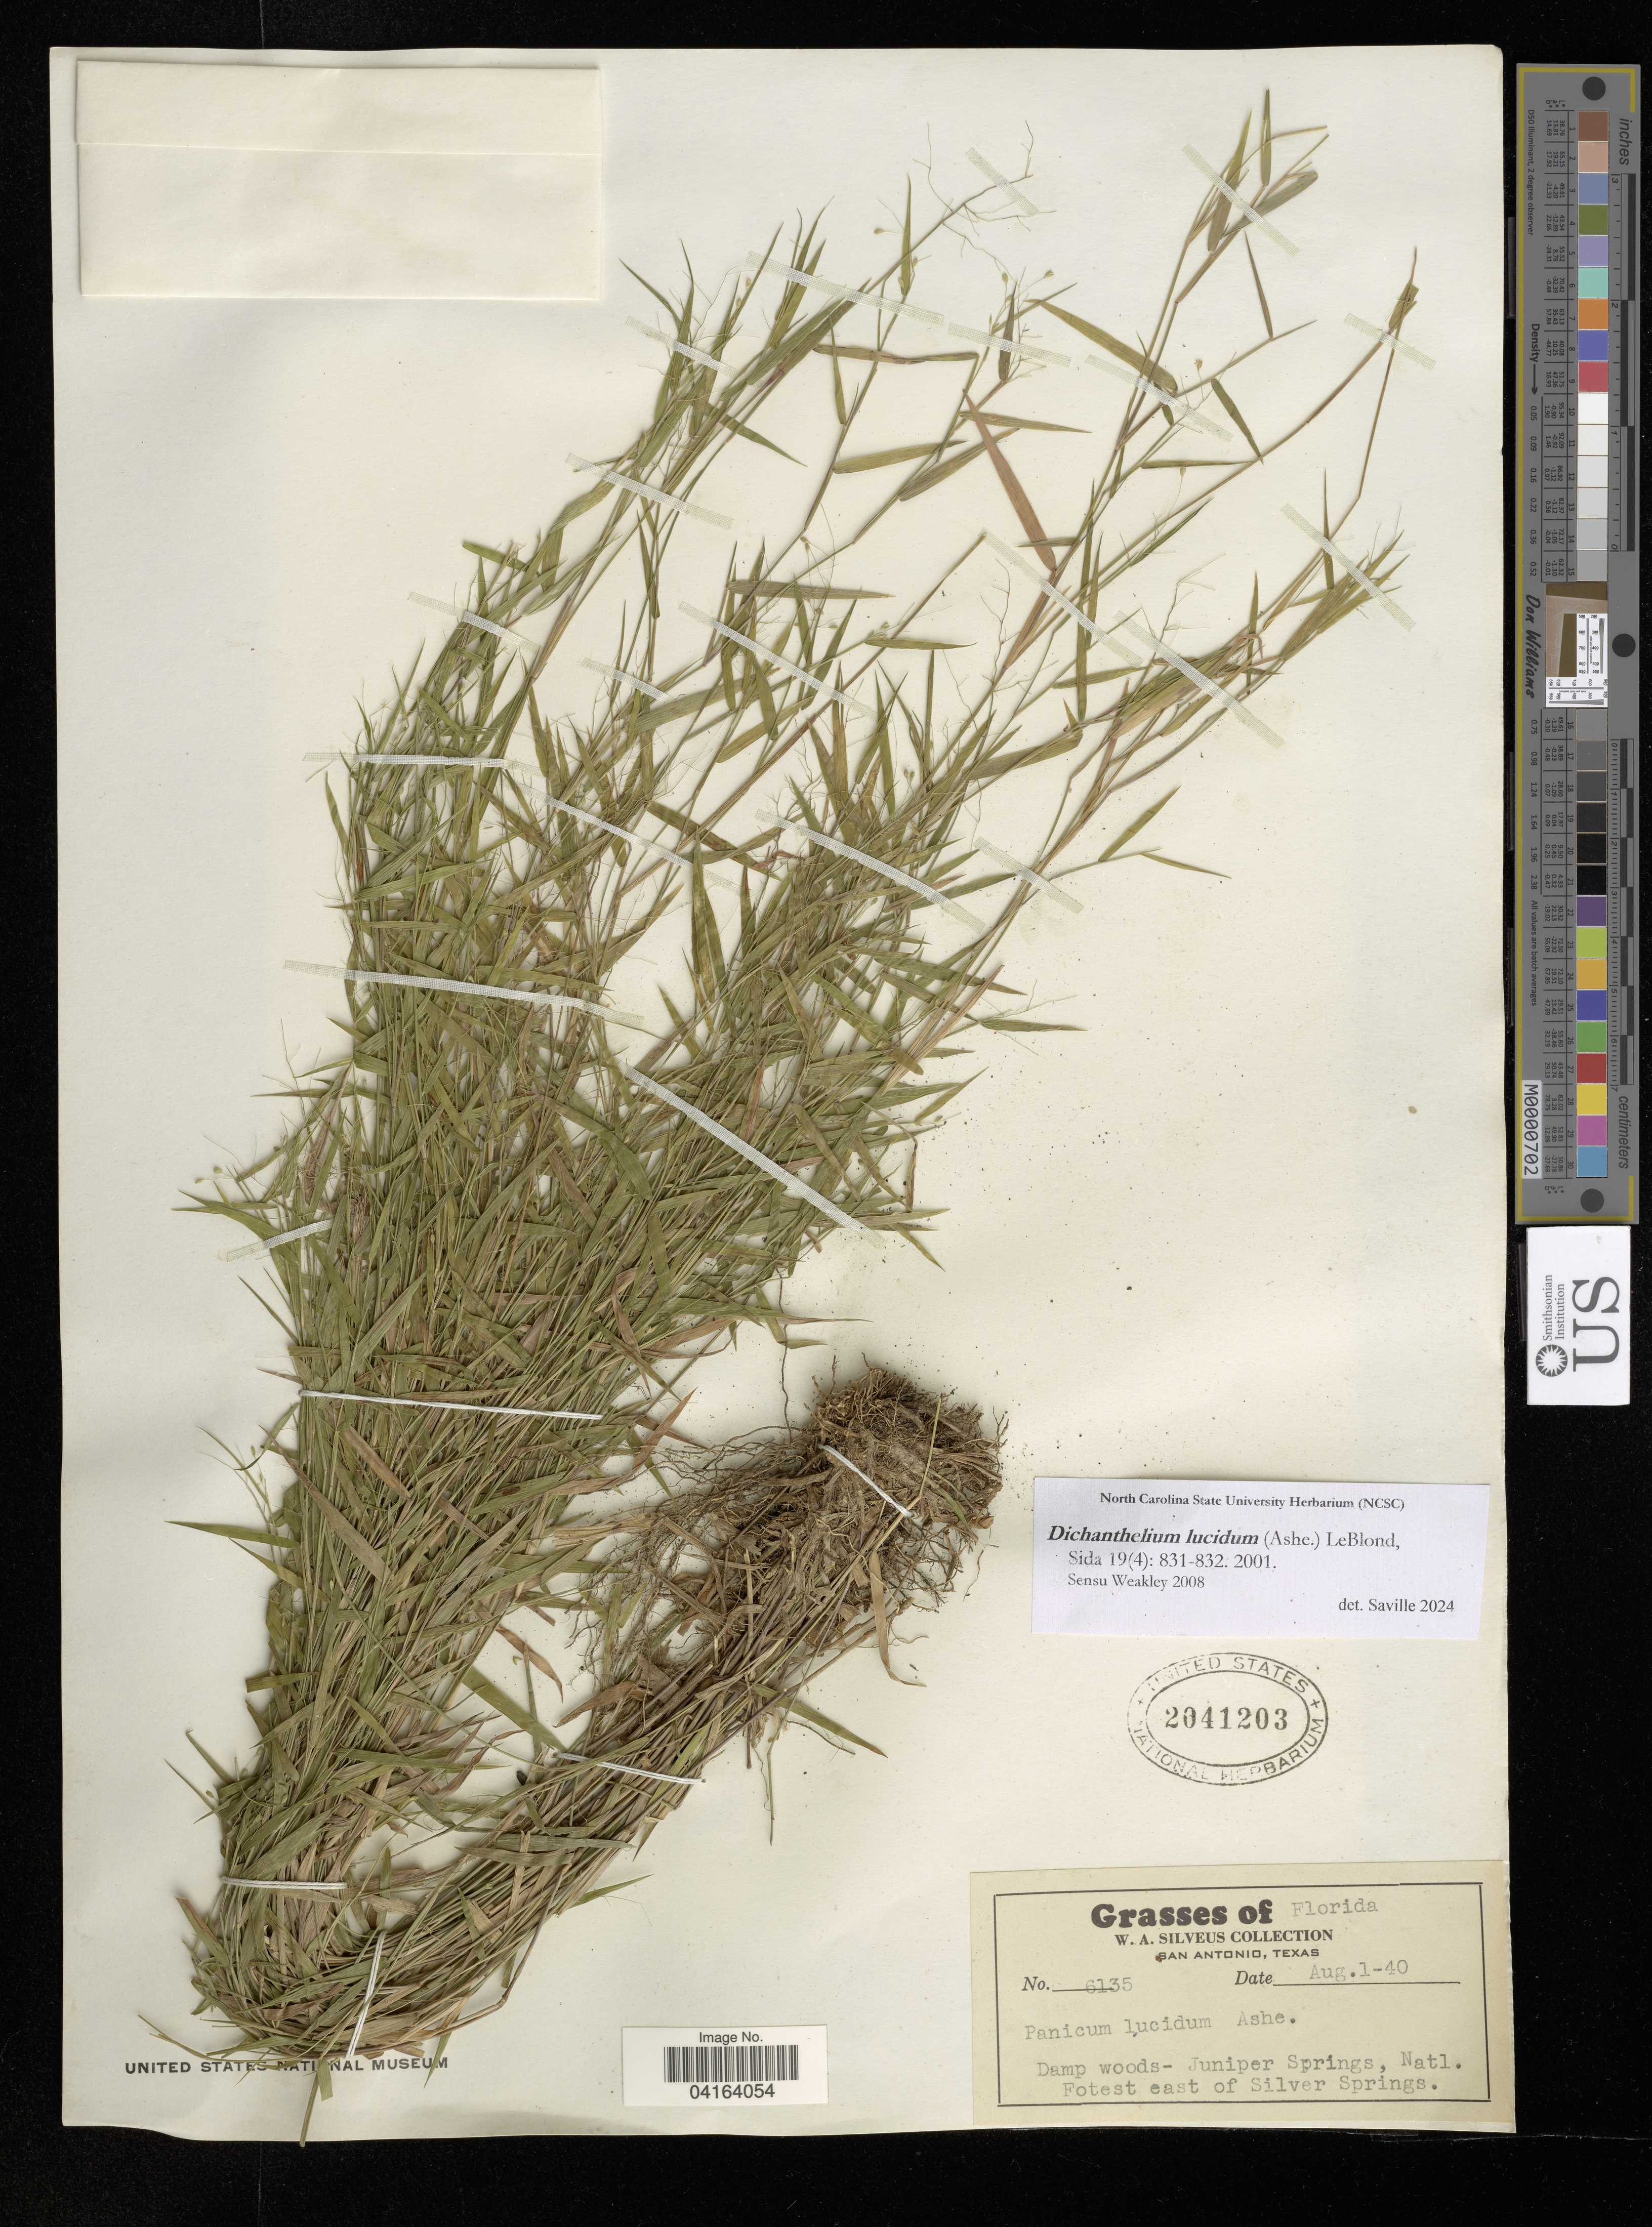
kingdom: Plantae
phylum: Tracheophyta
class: Liliopsida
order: Poales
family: Poaceae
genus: Dichanthelium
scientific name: Dichanthelium lucidum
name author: (Ashe) LeBlond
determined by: Saville, A. C., (NCSC), North Carolina State University (UNITED STATES)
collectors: W. Silveus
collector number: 6135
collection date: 1940-08-01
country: United States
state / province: Florida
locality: Juniper Springs, Natl. Fotest east of Silver Springs.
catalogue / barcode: US 2041203